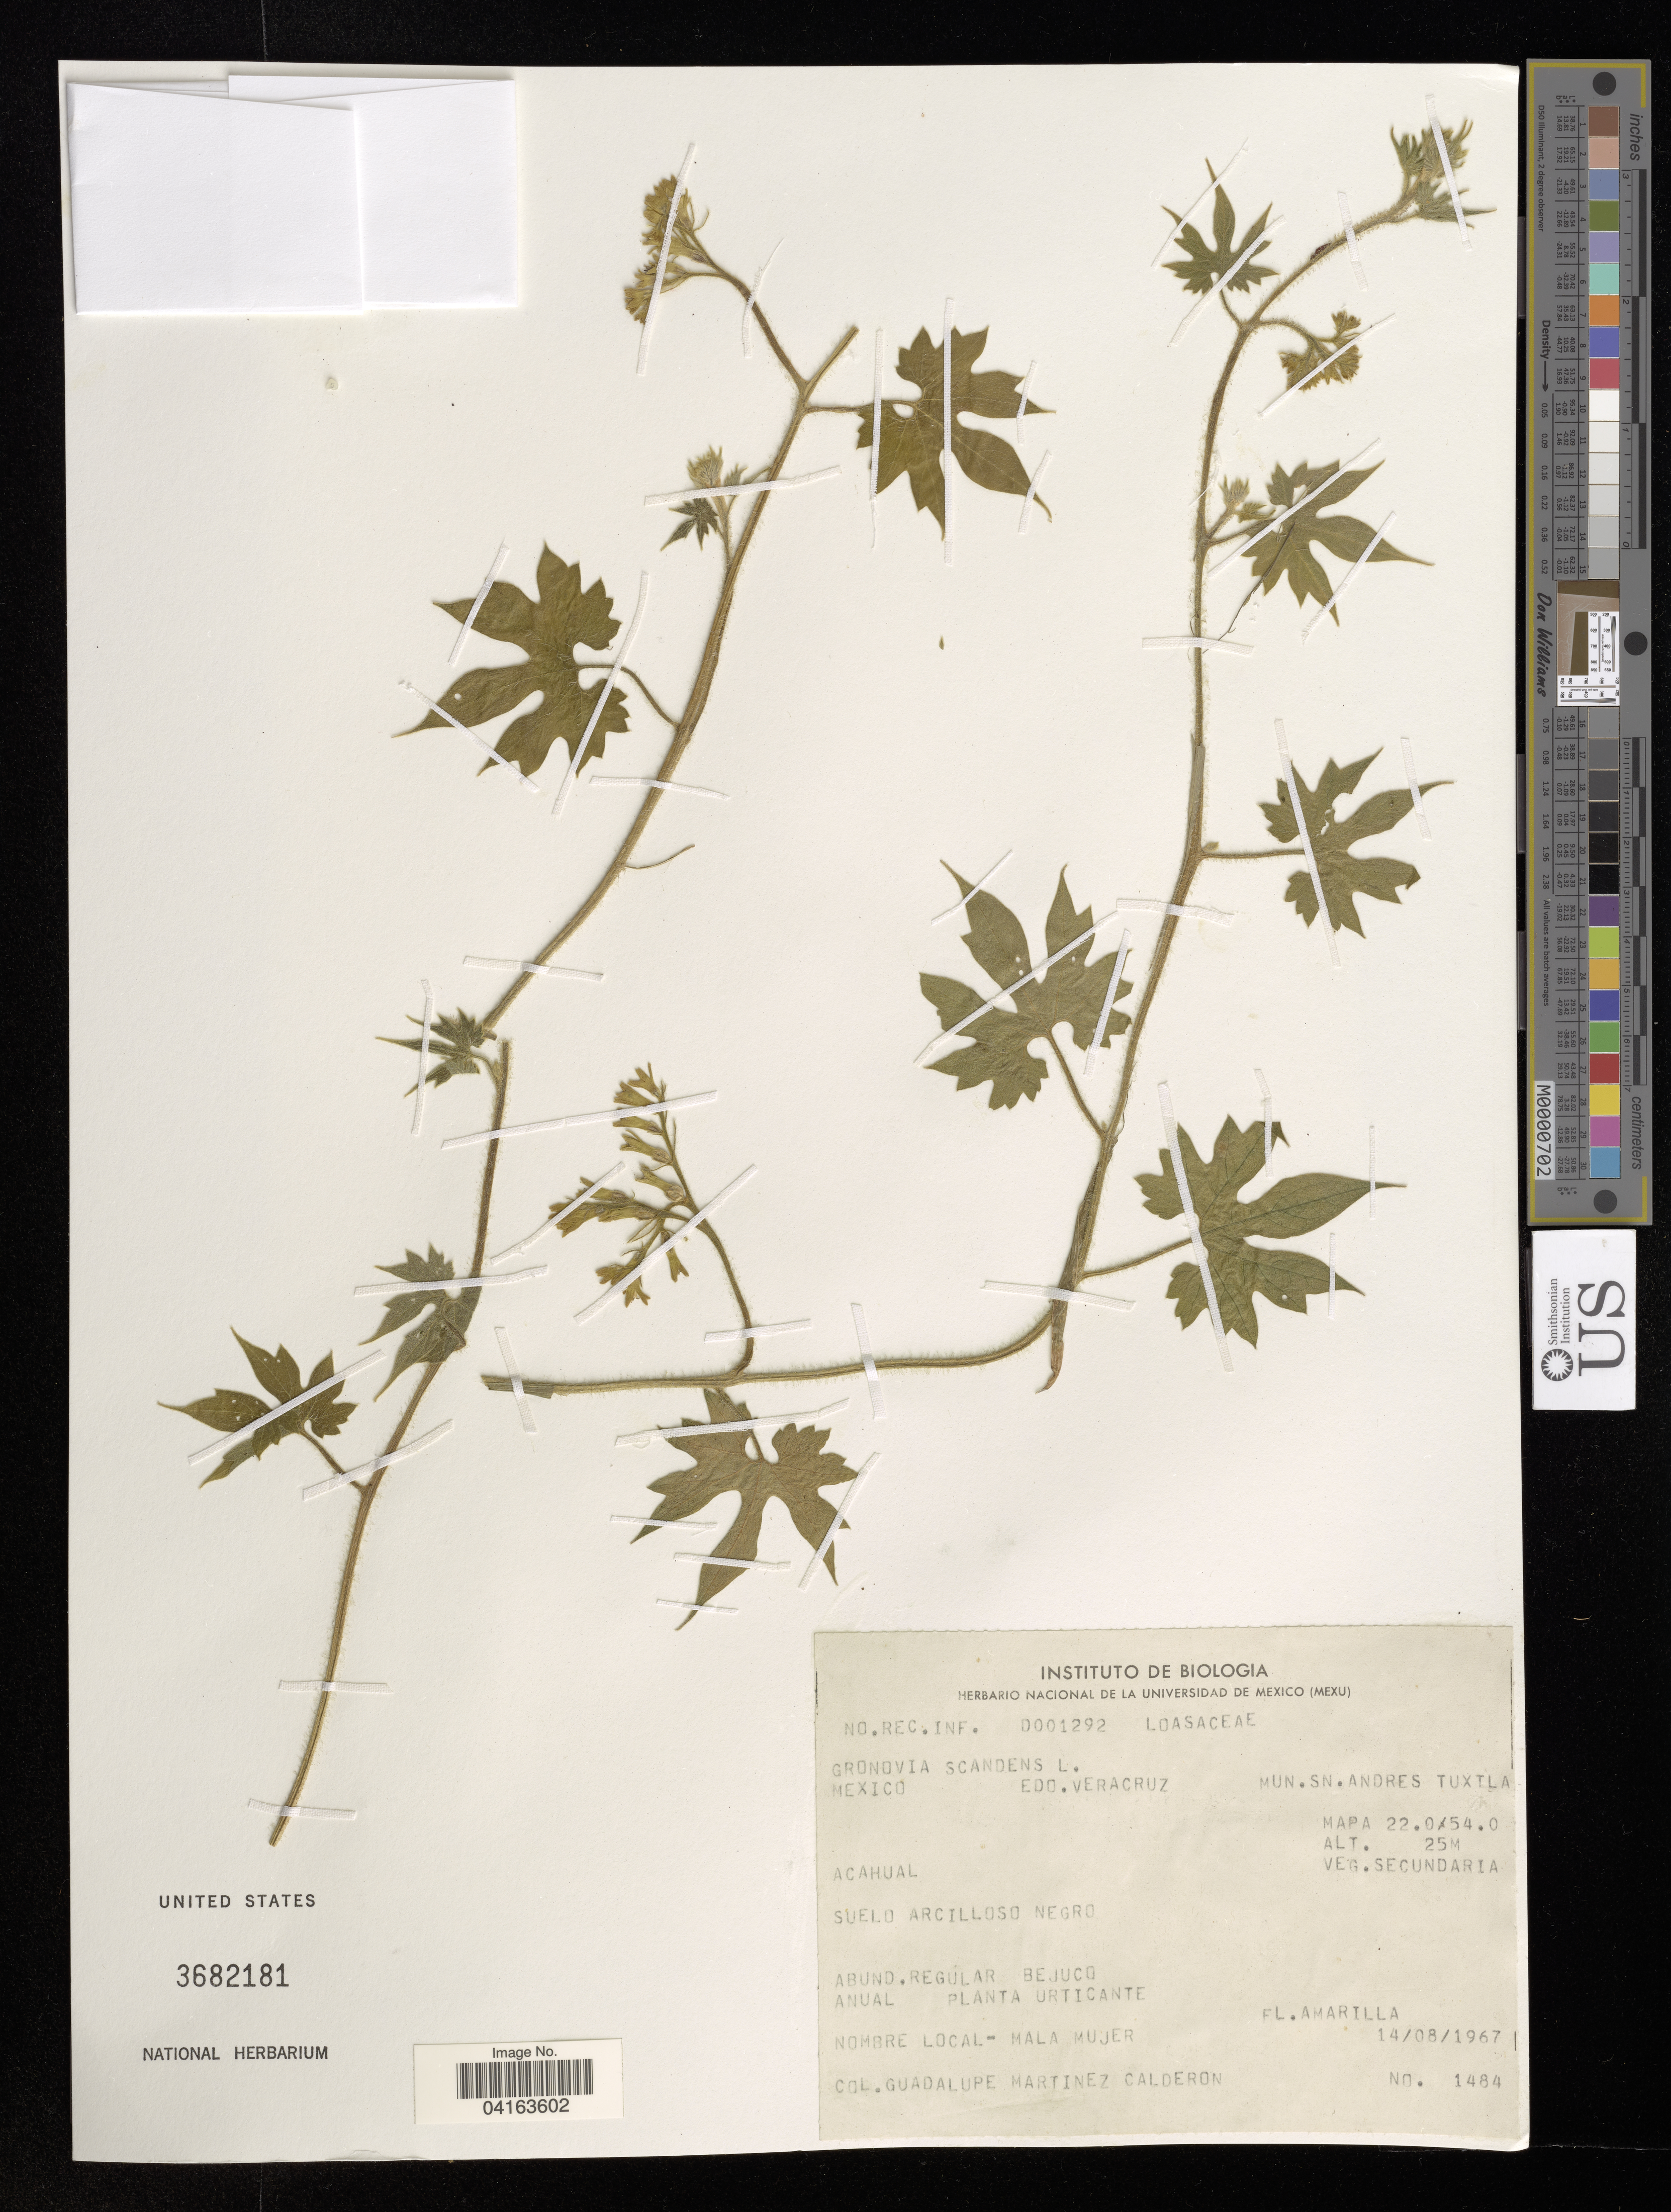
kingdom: Plantae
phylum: Tracheophyta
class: Magnoliopsida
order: Cornales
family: Loasaceae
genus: Gronovia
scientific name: Gronovia scandens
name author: L.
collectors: G. Martínez Calderón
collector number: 1484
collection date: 1967-08-14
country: Mexico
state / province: Veracruz Llave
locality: Mun. Sn. Andres Tuxtla.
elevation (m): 25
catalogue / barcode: US 3682181